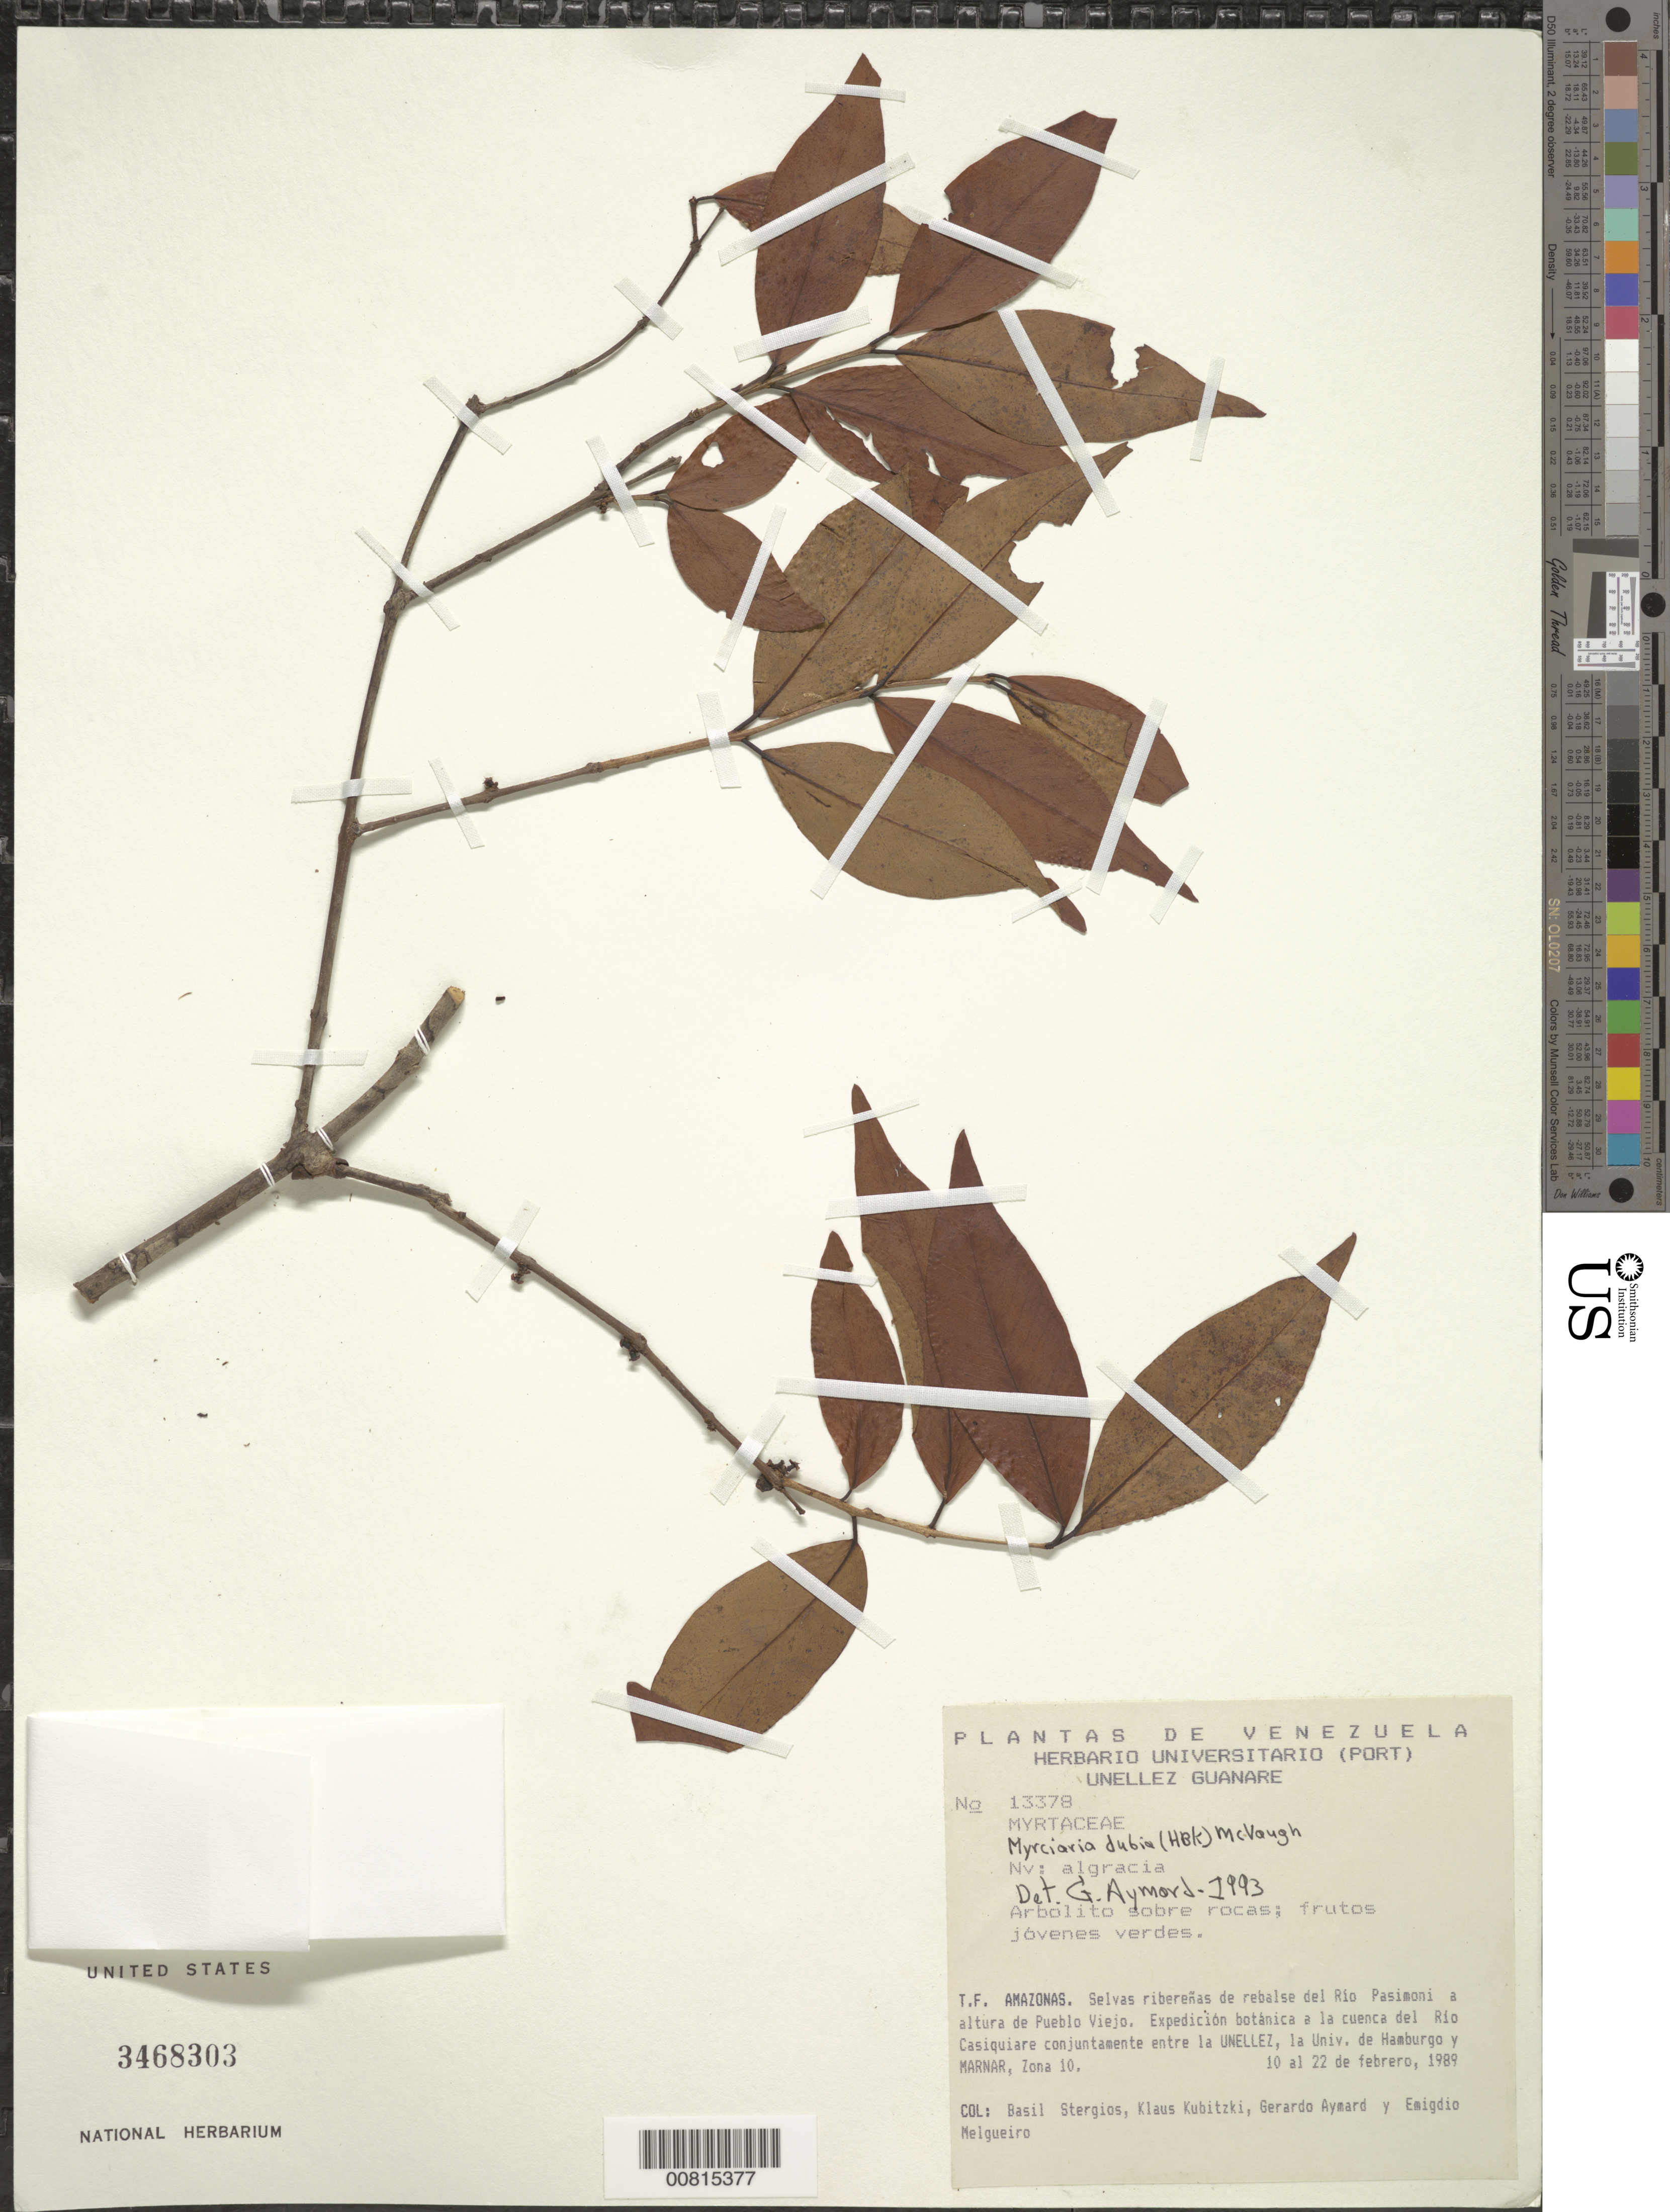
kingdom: Plantae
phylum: Tracheophyta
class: Magnoliopsida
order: Myrtales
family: Myrtaceae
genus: Myrciaria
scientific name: Myrciaria dubia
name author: (Kunth) McVaugh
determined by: Aymard C., G. A., (PORT), Univ. Nac. Exp. de los Llanos Ezequiel Zamora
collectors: B. G. Stergios, K. Kubitzki, G. A. Aymard & E. Melgueiro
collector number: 13378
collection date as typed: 10-Feb-89 to 22-Feb-89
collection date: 1989-02-10/1989-02-22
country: Venezuela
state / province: Amazonas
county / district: Río Negro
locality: Río Pasimoni, altura de Pueblo Viejo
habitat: Selvas riberenas de rebalse del río; sobre rocas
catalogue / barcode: US 3468303